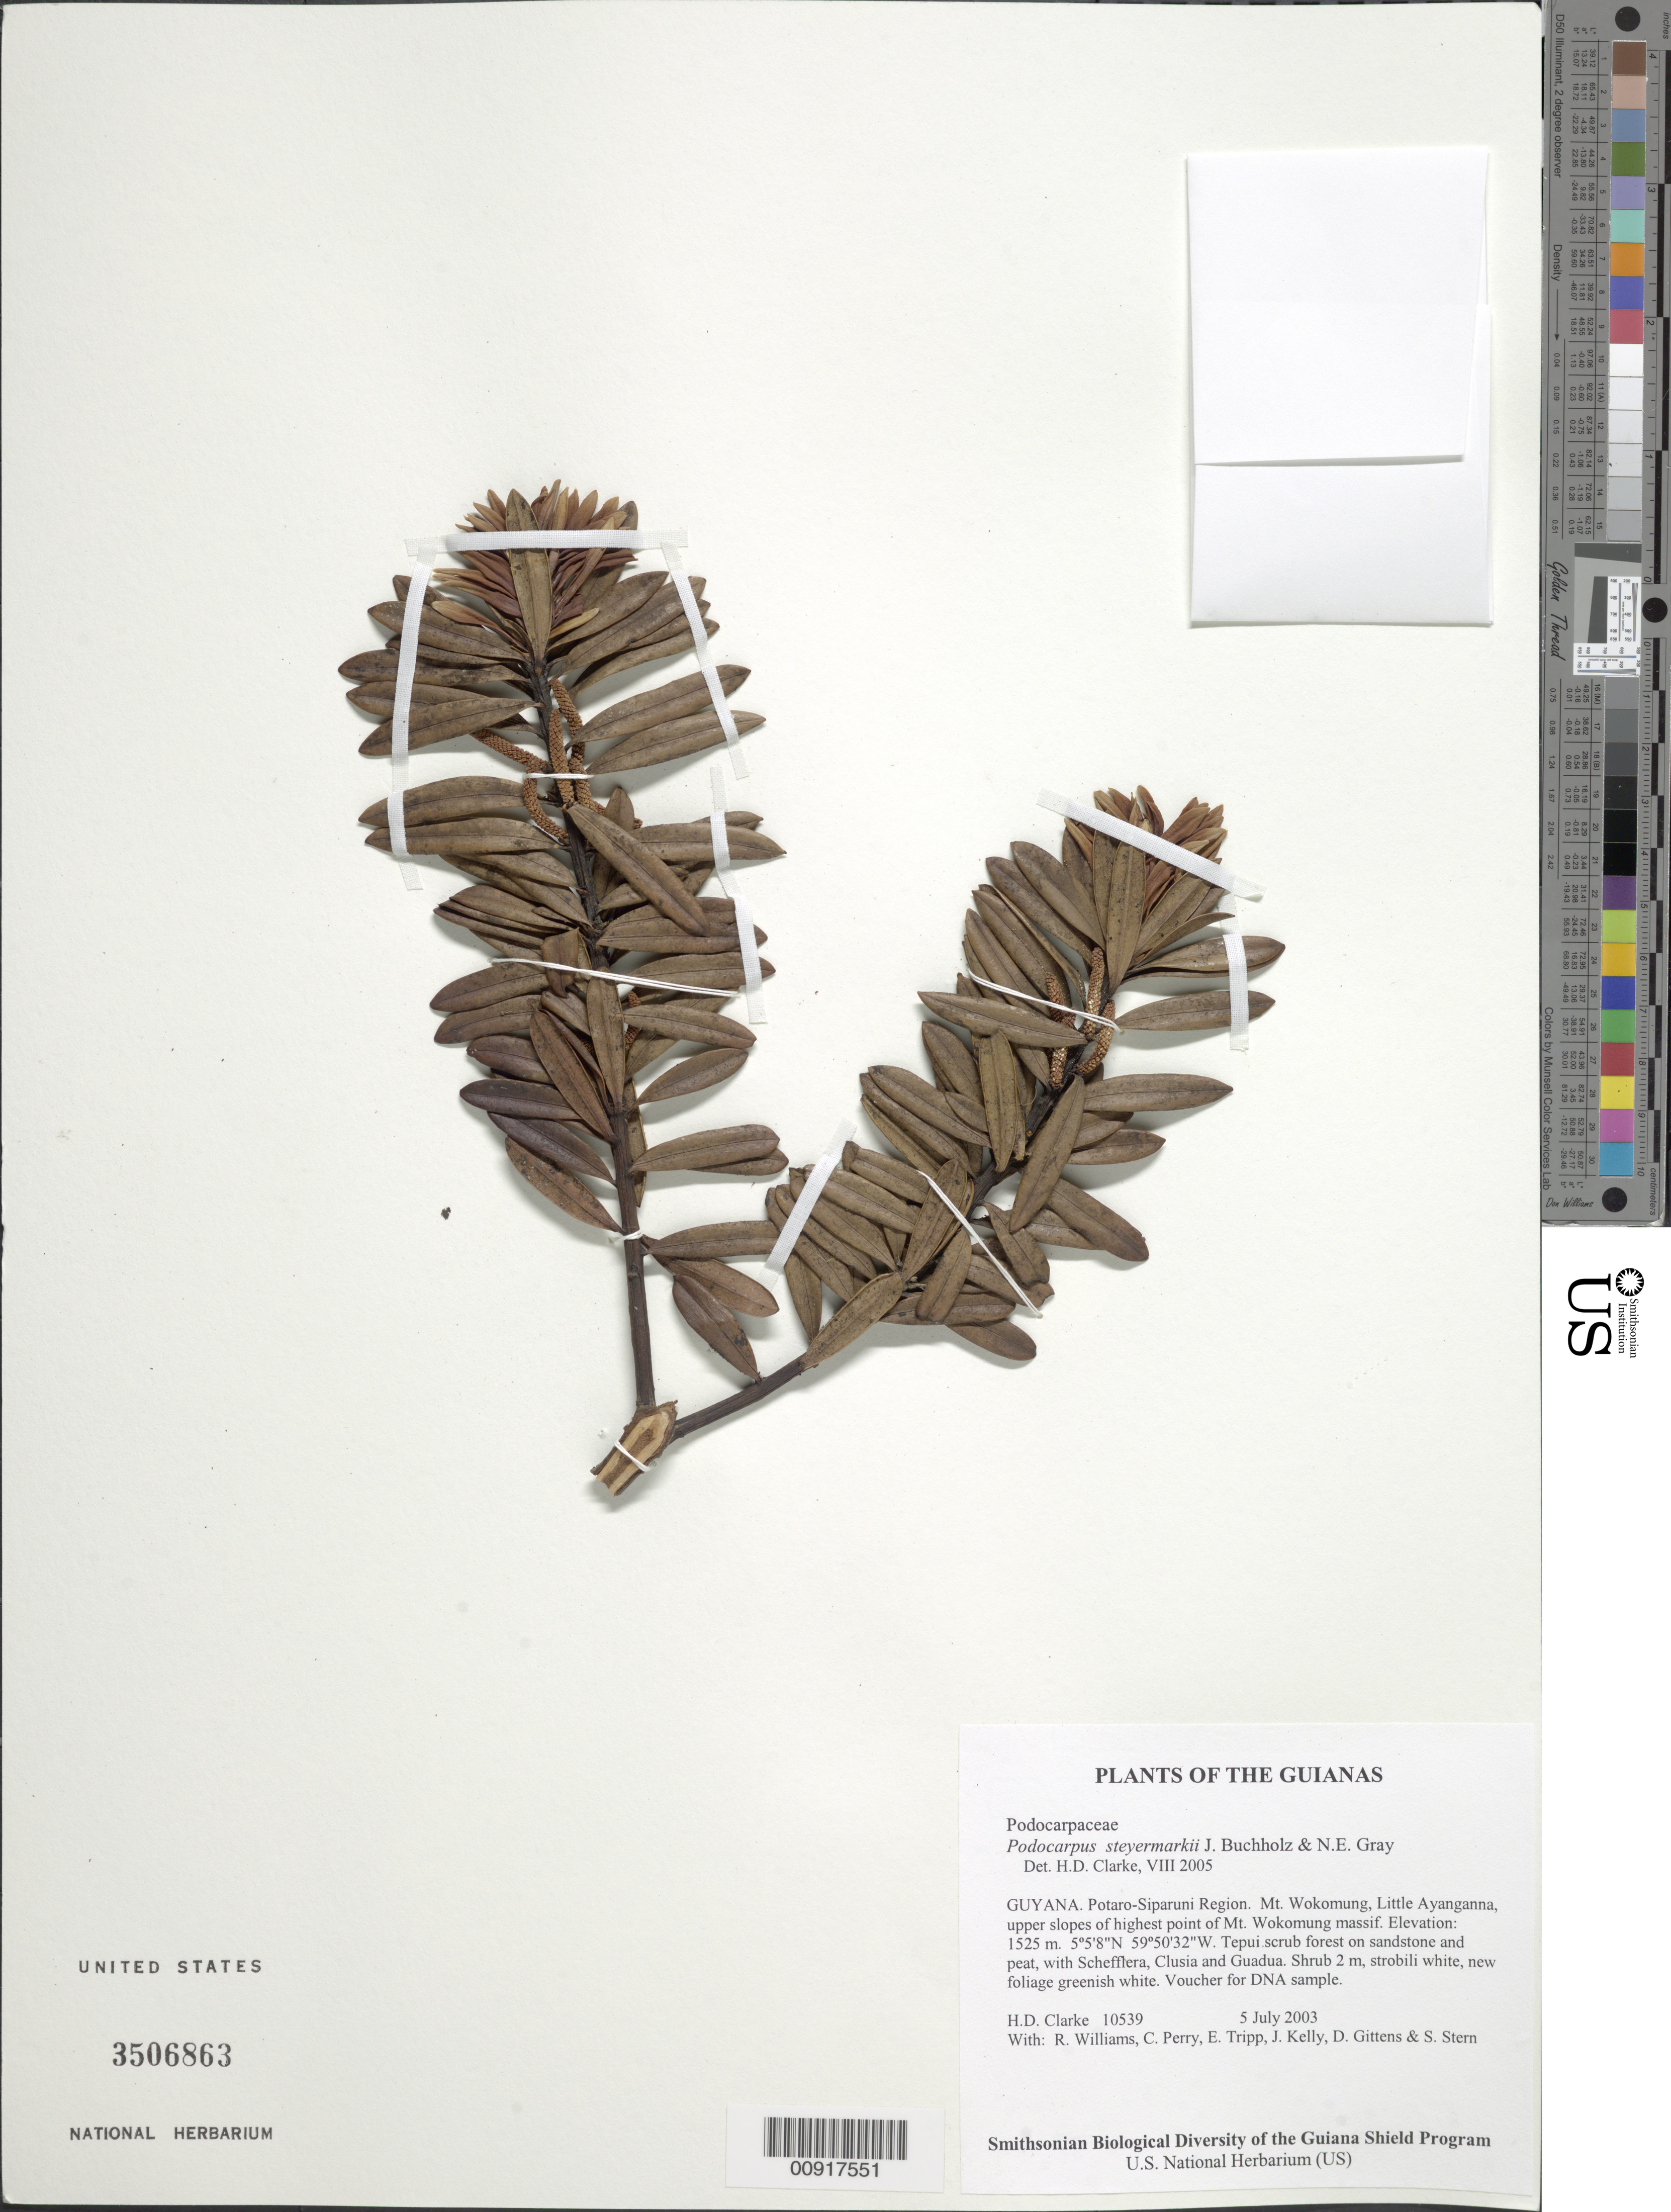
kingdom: Plantae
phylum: Tracheophyta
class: Pinopsida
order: Pinales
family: Podocarpaceae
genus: Podocarpus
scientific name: Podocarpus steyermarkii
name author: J. Buchholz & N.E. Gray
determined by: Clarke, H. D., University of North Carolina (Asheville)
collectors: H. D. Clarke, R. Williams, C. Perry, E. Tripp, J. Kelly, D. Gittens & S. R. Stern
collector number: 10539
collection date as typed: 5 July 2003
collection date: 2003-07-05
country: Guyana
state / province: Potaro-Siparuni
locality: Mt. Wokomung, Little Ayanganna, upper slopes of highest point of Mt. Wokomung massif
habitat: Tepui scrub forest on sandstone and peat, with Schefflera, Clusia and Guadua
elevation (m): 1525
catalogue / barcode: US 3506863